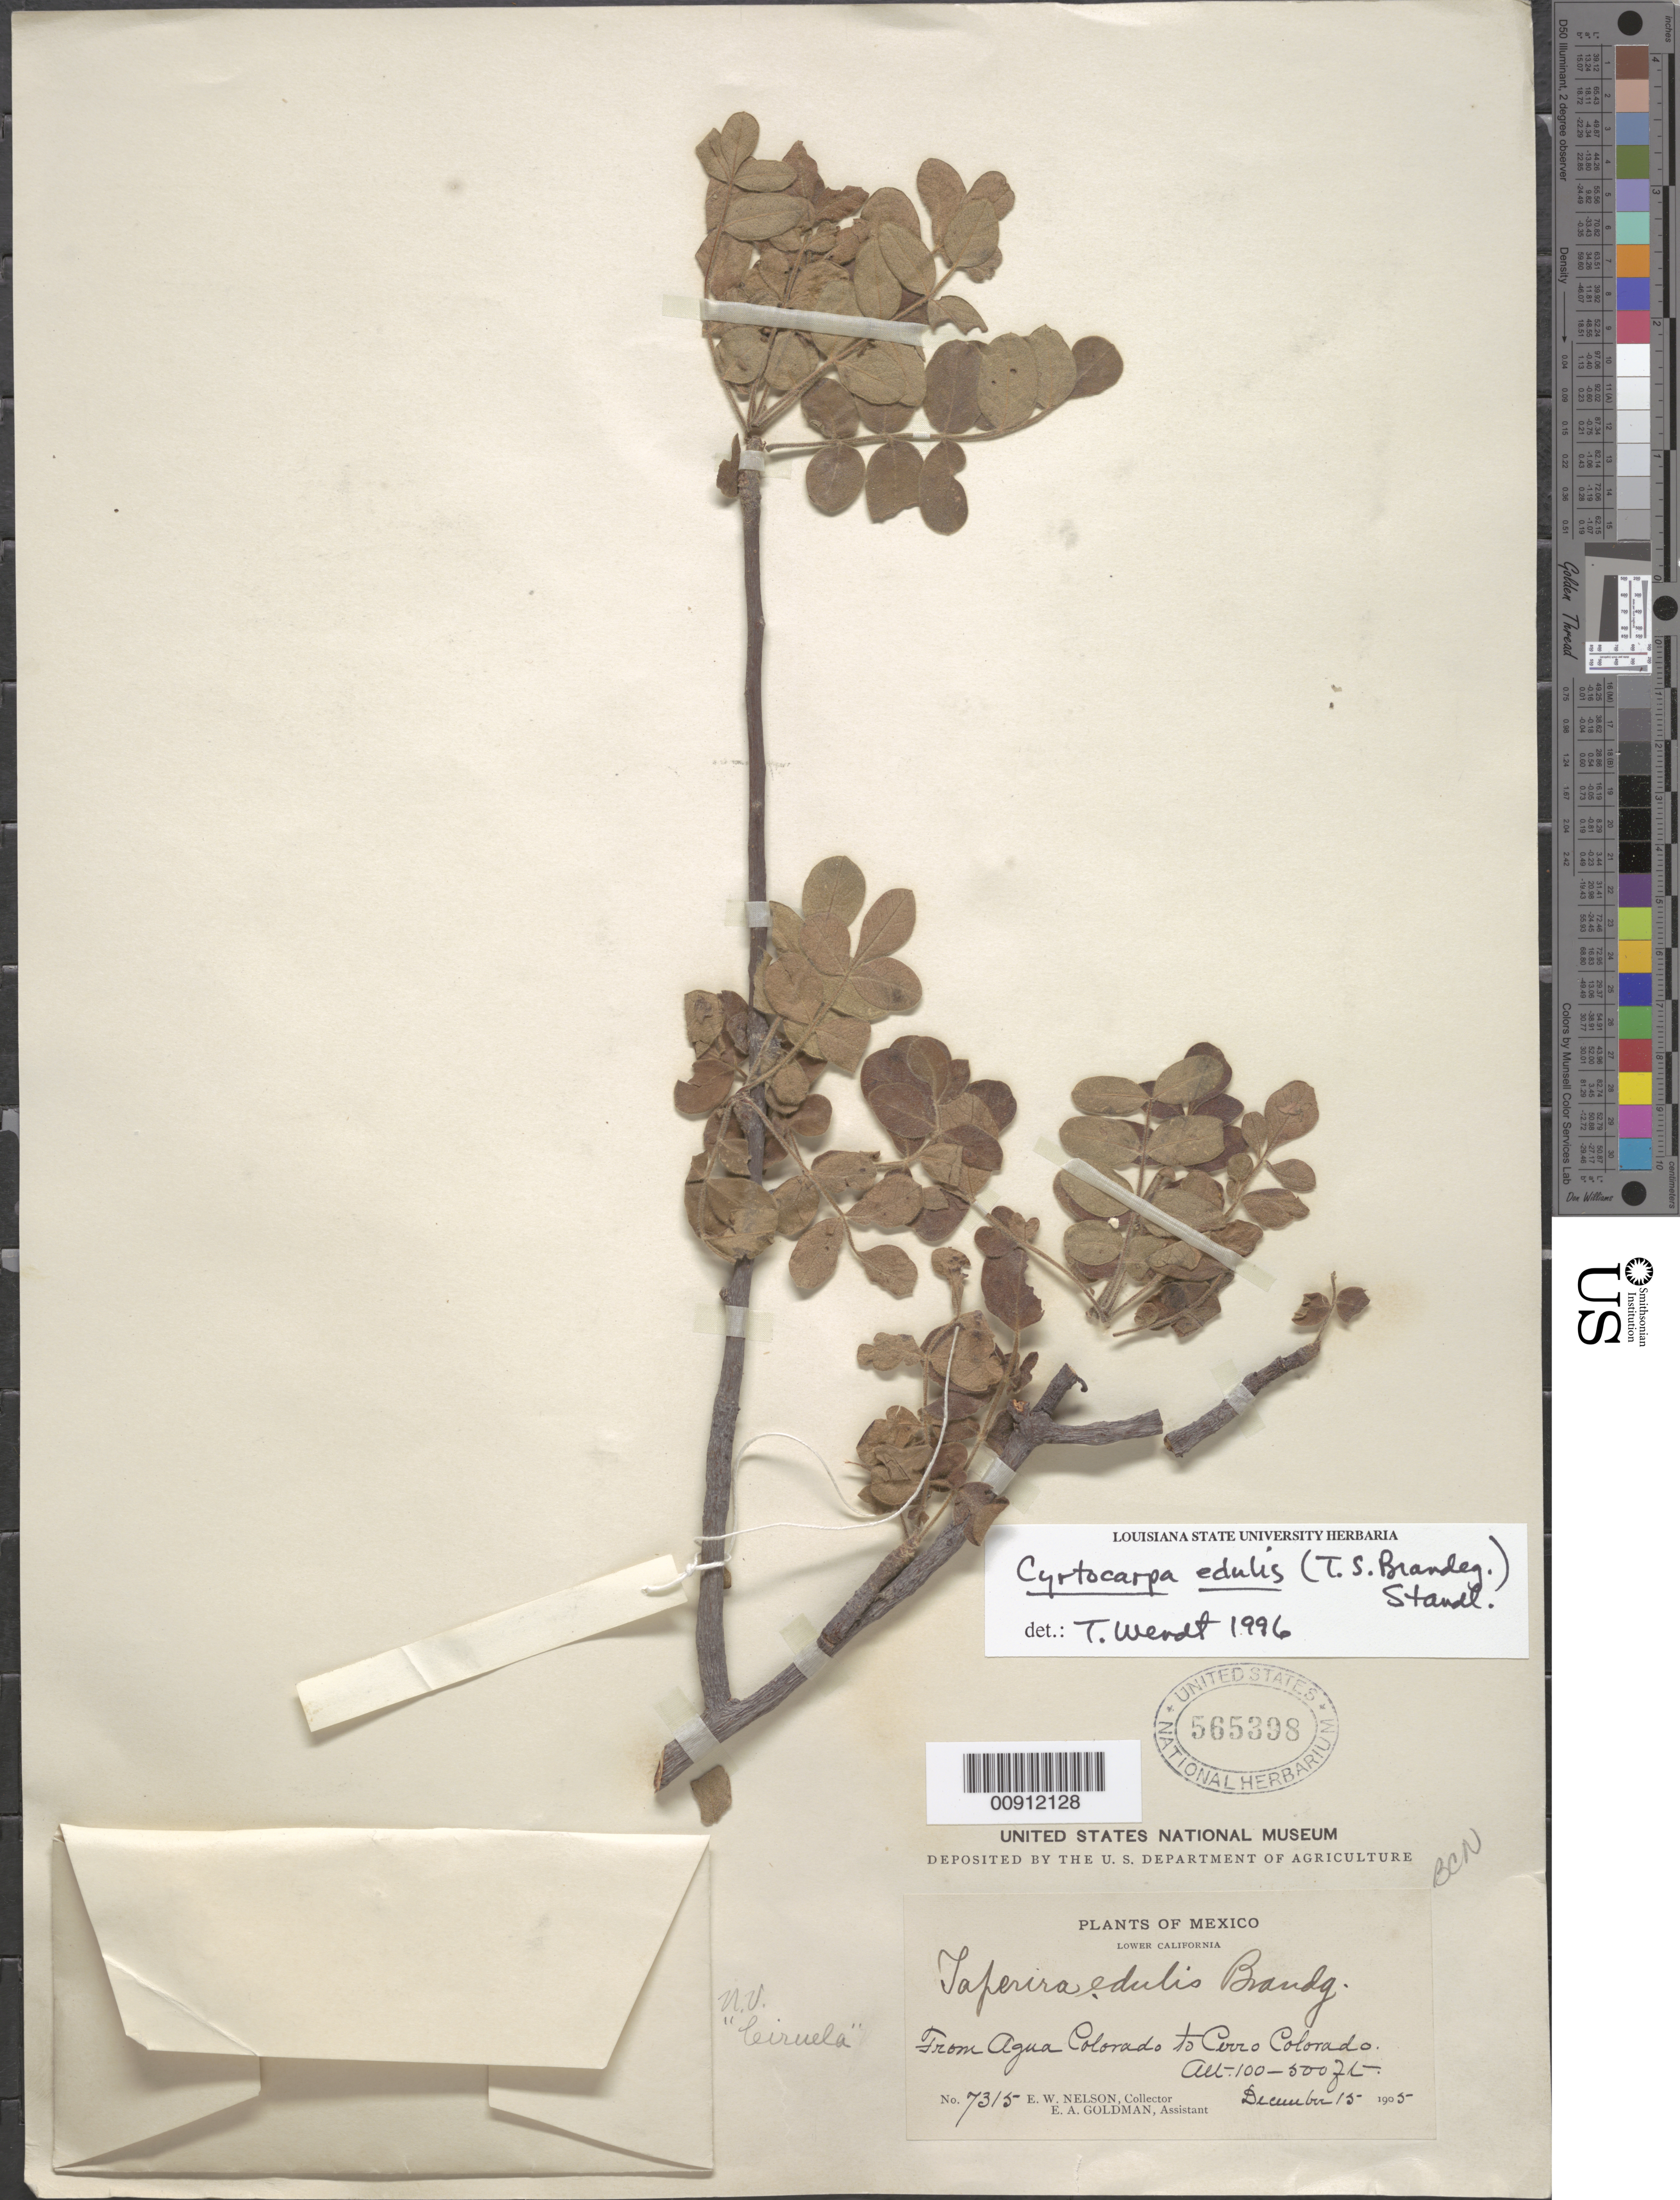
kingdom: Plantae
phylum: Tracheophyta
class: Magnoliopsida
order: Sapindales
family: Anacardiaceae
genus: Cyrtocarpa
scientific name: Cyrtocarpa edulis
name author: (Brandegee) Standl.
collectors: E. W. Nelson & E. A. Goldman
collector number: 7315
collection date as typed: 15 Dec 1905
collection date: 1905-12-15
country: Mexico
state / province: Baja California Norte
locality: From Agua Colorado to Cerro Colorado. Lower California.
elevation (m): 30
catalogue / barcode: US 565398